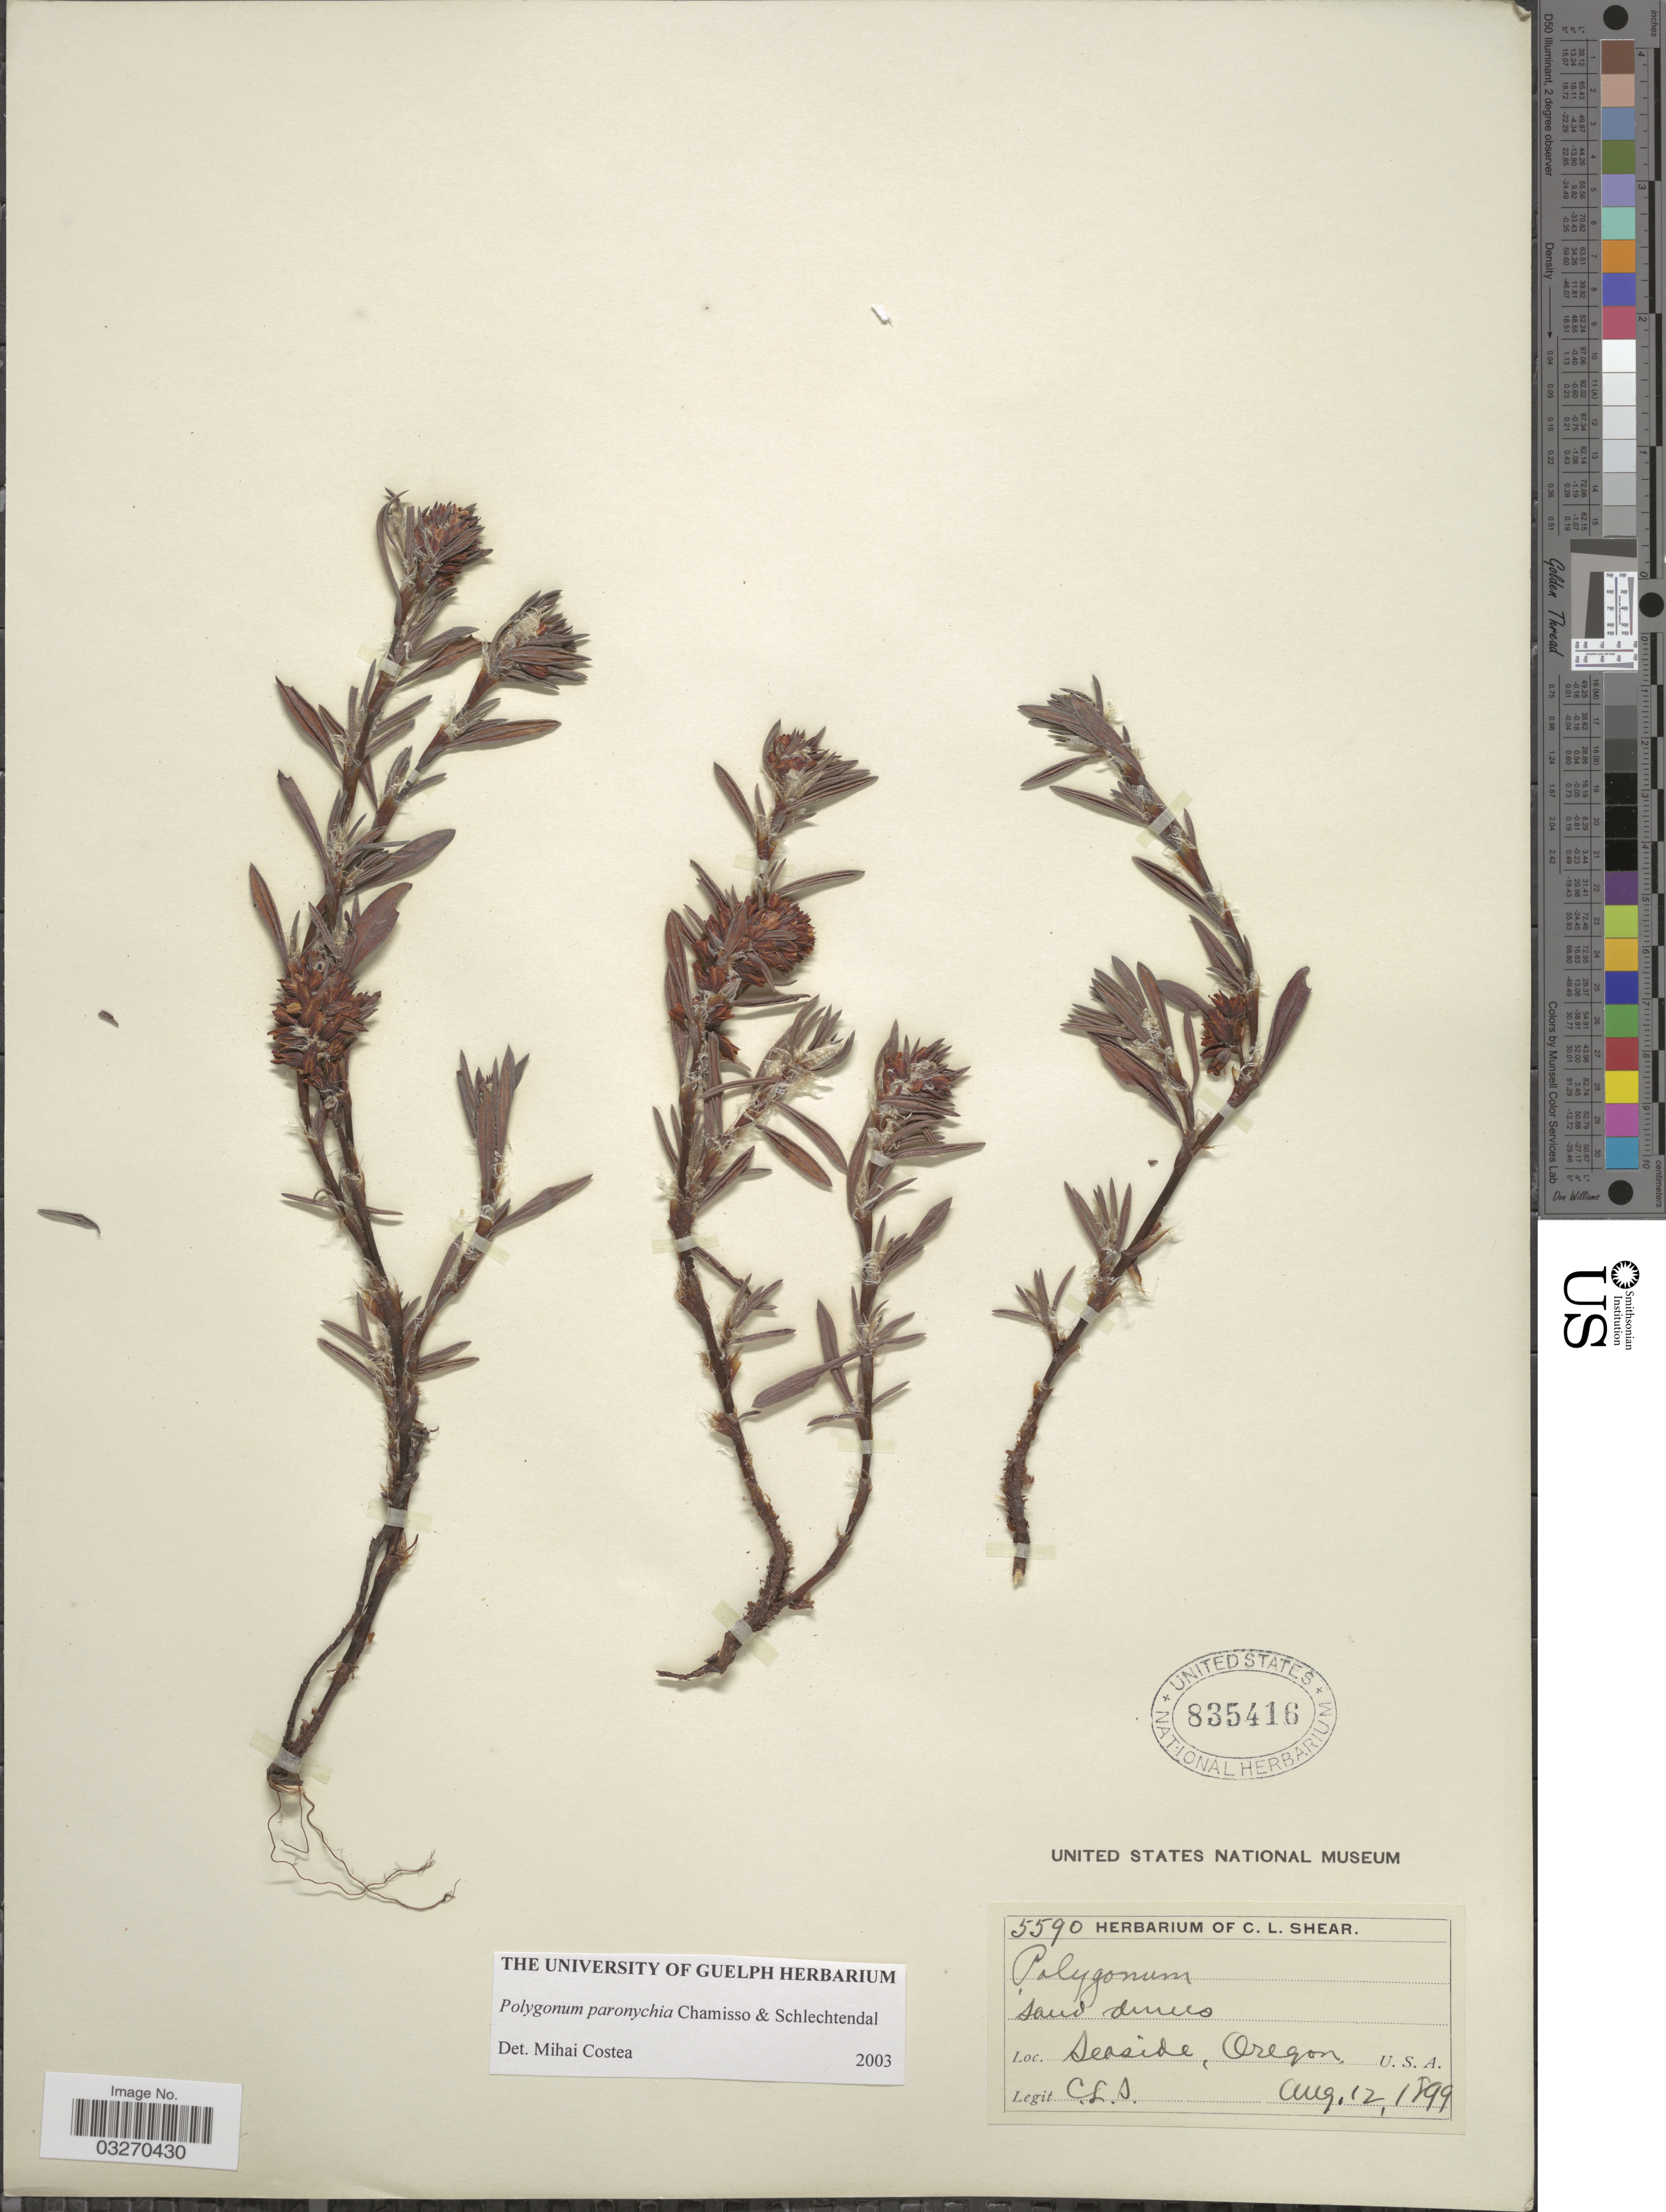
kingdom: Plantae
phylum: Tracheophyta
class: Magnoliopsida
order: Caryophyllales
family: Polygonaceae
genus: Polygonum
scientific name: Polygonum paronychia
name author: Cham. & Schltdl.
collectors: C. L. Shear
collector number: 5590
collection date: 1899-08-12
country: United States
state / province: Oregon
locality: Seaside.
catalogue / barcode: US 835416